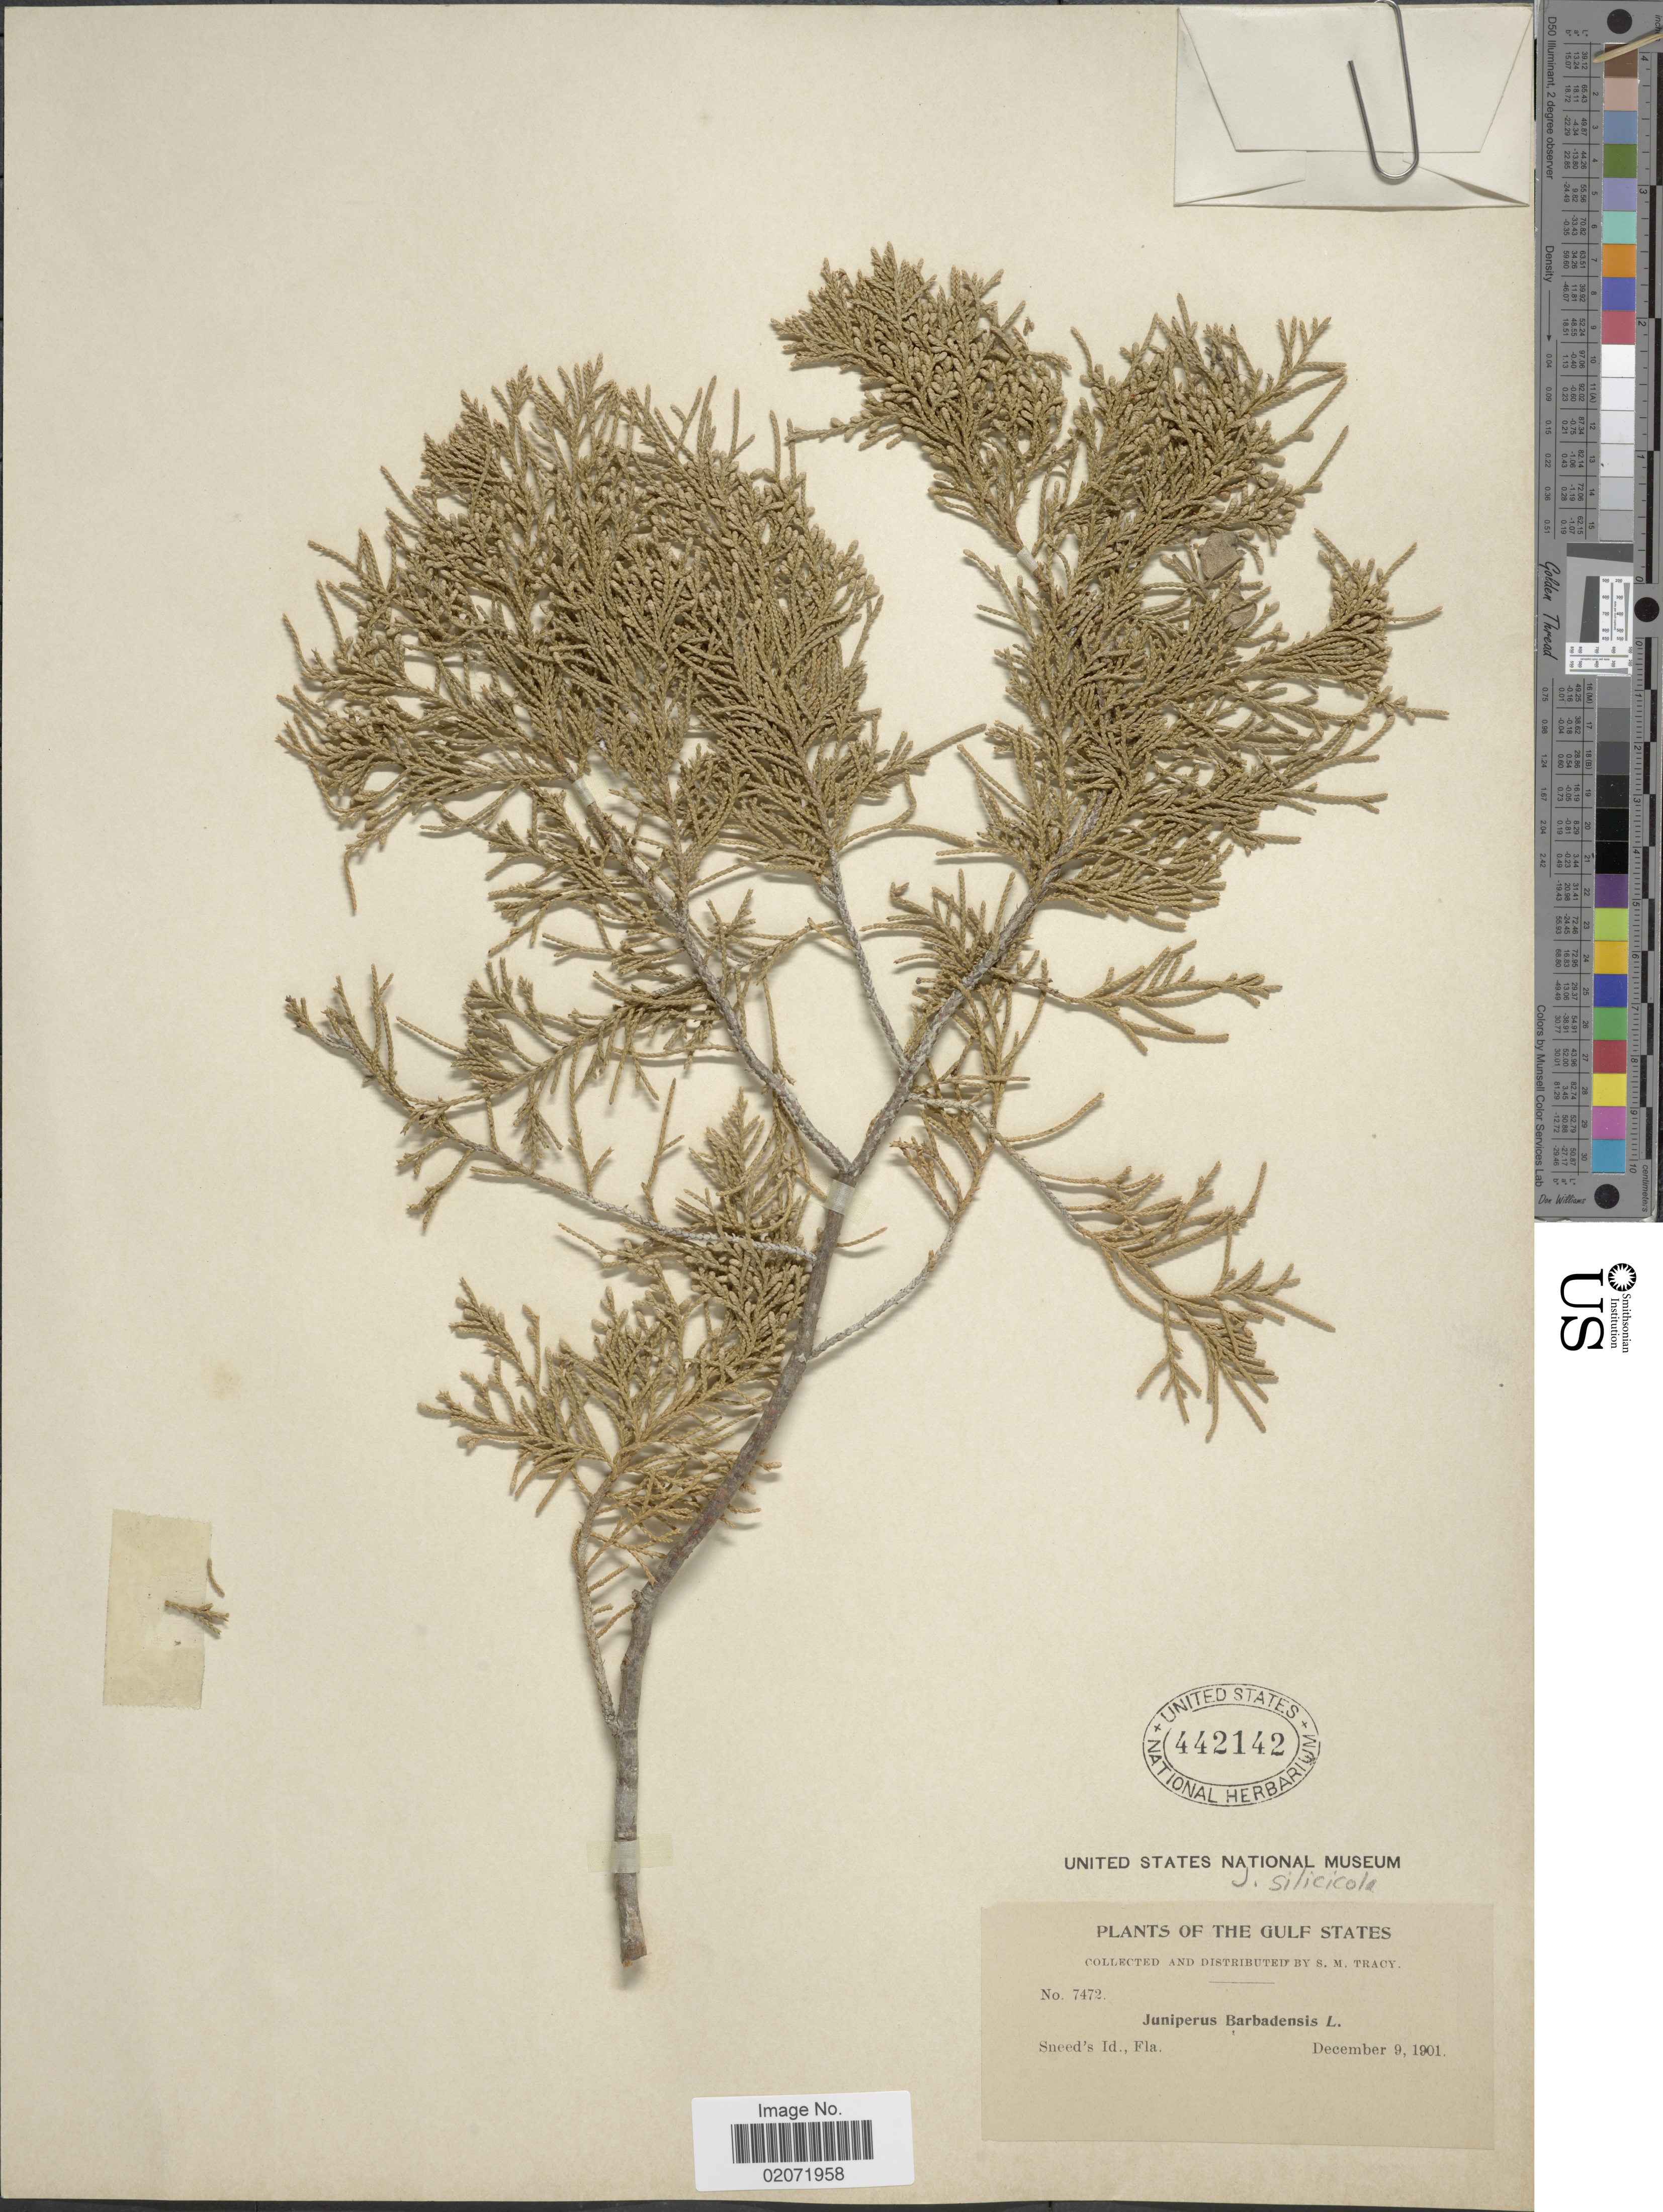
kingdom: Plantae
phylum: Tracheophyta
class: Pinopsida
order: Pinales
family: Cupressaceae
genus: Juniperus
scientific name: Juniperus silicicola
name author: (Small) L.H. Bailey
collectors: S. M. Tracy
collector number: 7472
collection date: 1901-12-09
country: United States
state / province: Florida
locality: Sneed's Id. Gulf States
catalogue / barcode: US 442142